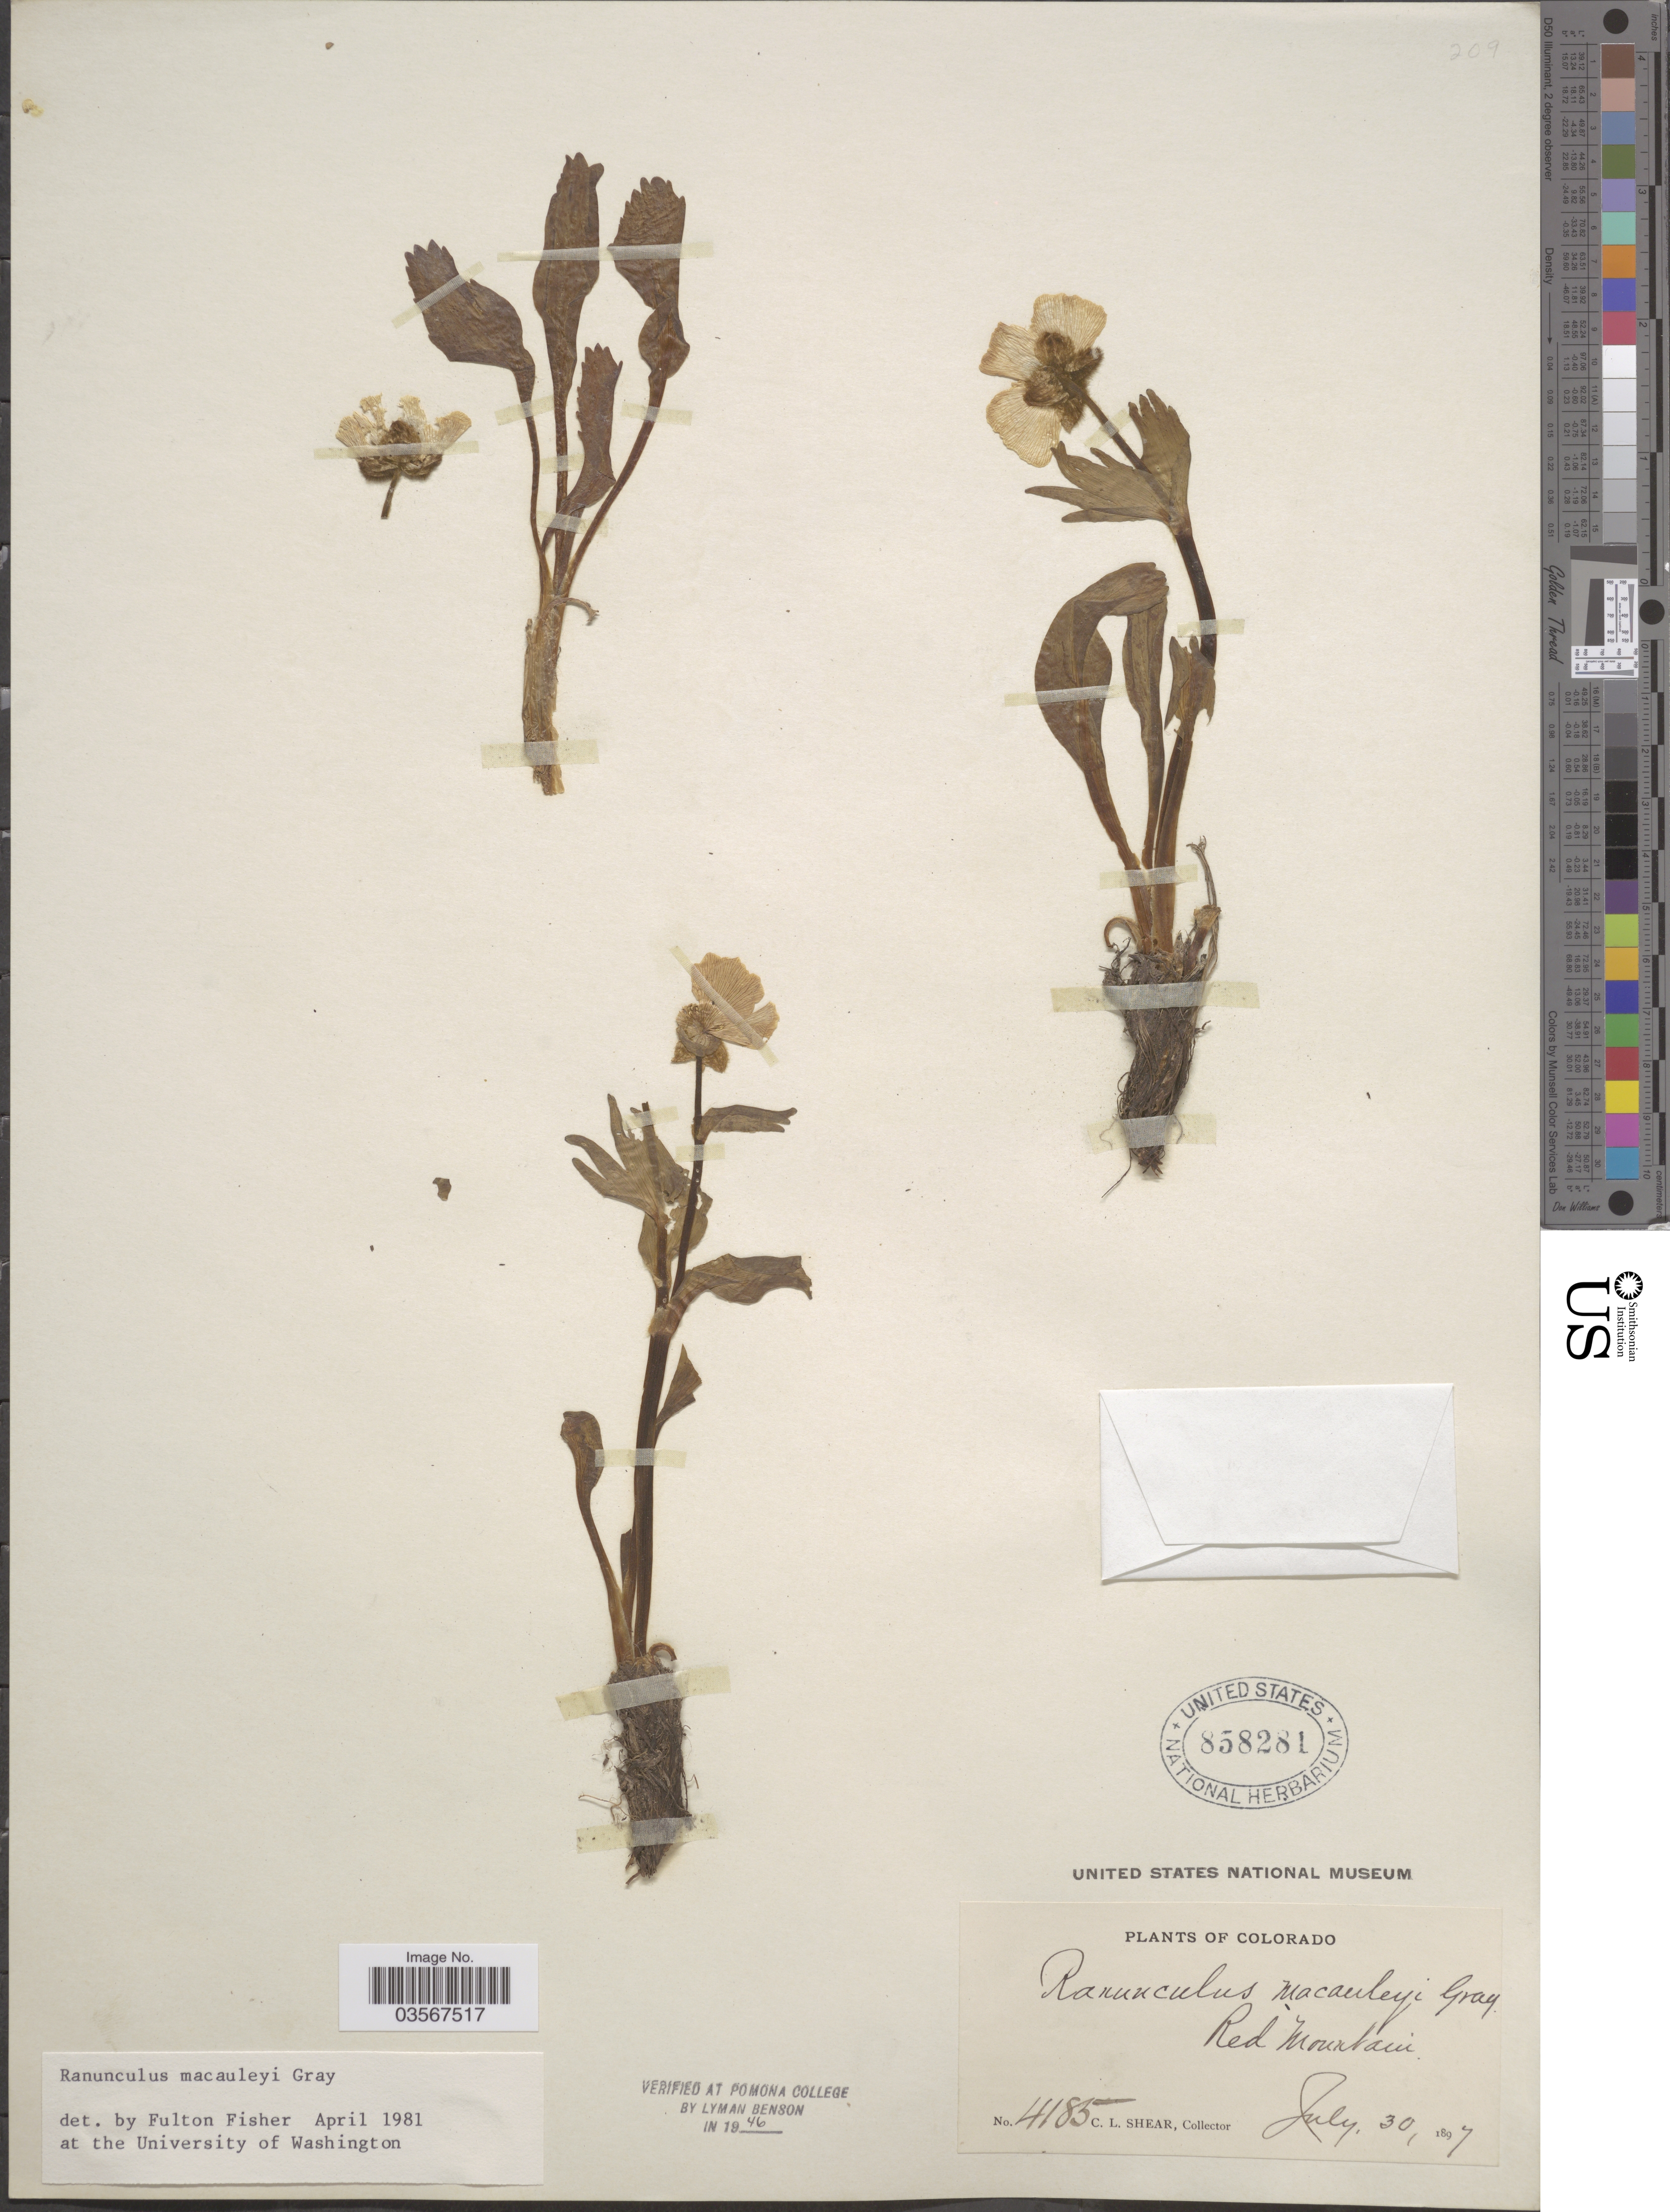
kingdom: Plantae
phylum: Tracheophyta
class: Magnoliopsida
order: Ranunculales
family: Ranunculaceae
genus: Ranunculus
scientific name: Ranunculus macauleyi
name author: A. Gray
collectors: C. L. Shear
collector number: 4185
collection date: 1897-07-30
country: United States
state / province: Colorado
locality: Red Mountain.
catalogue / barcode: US 858281